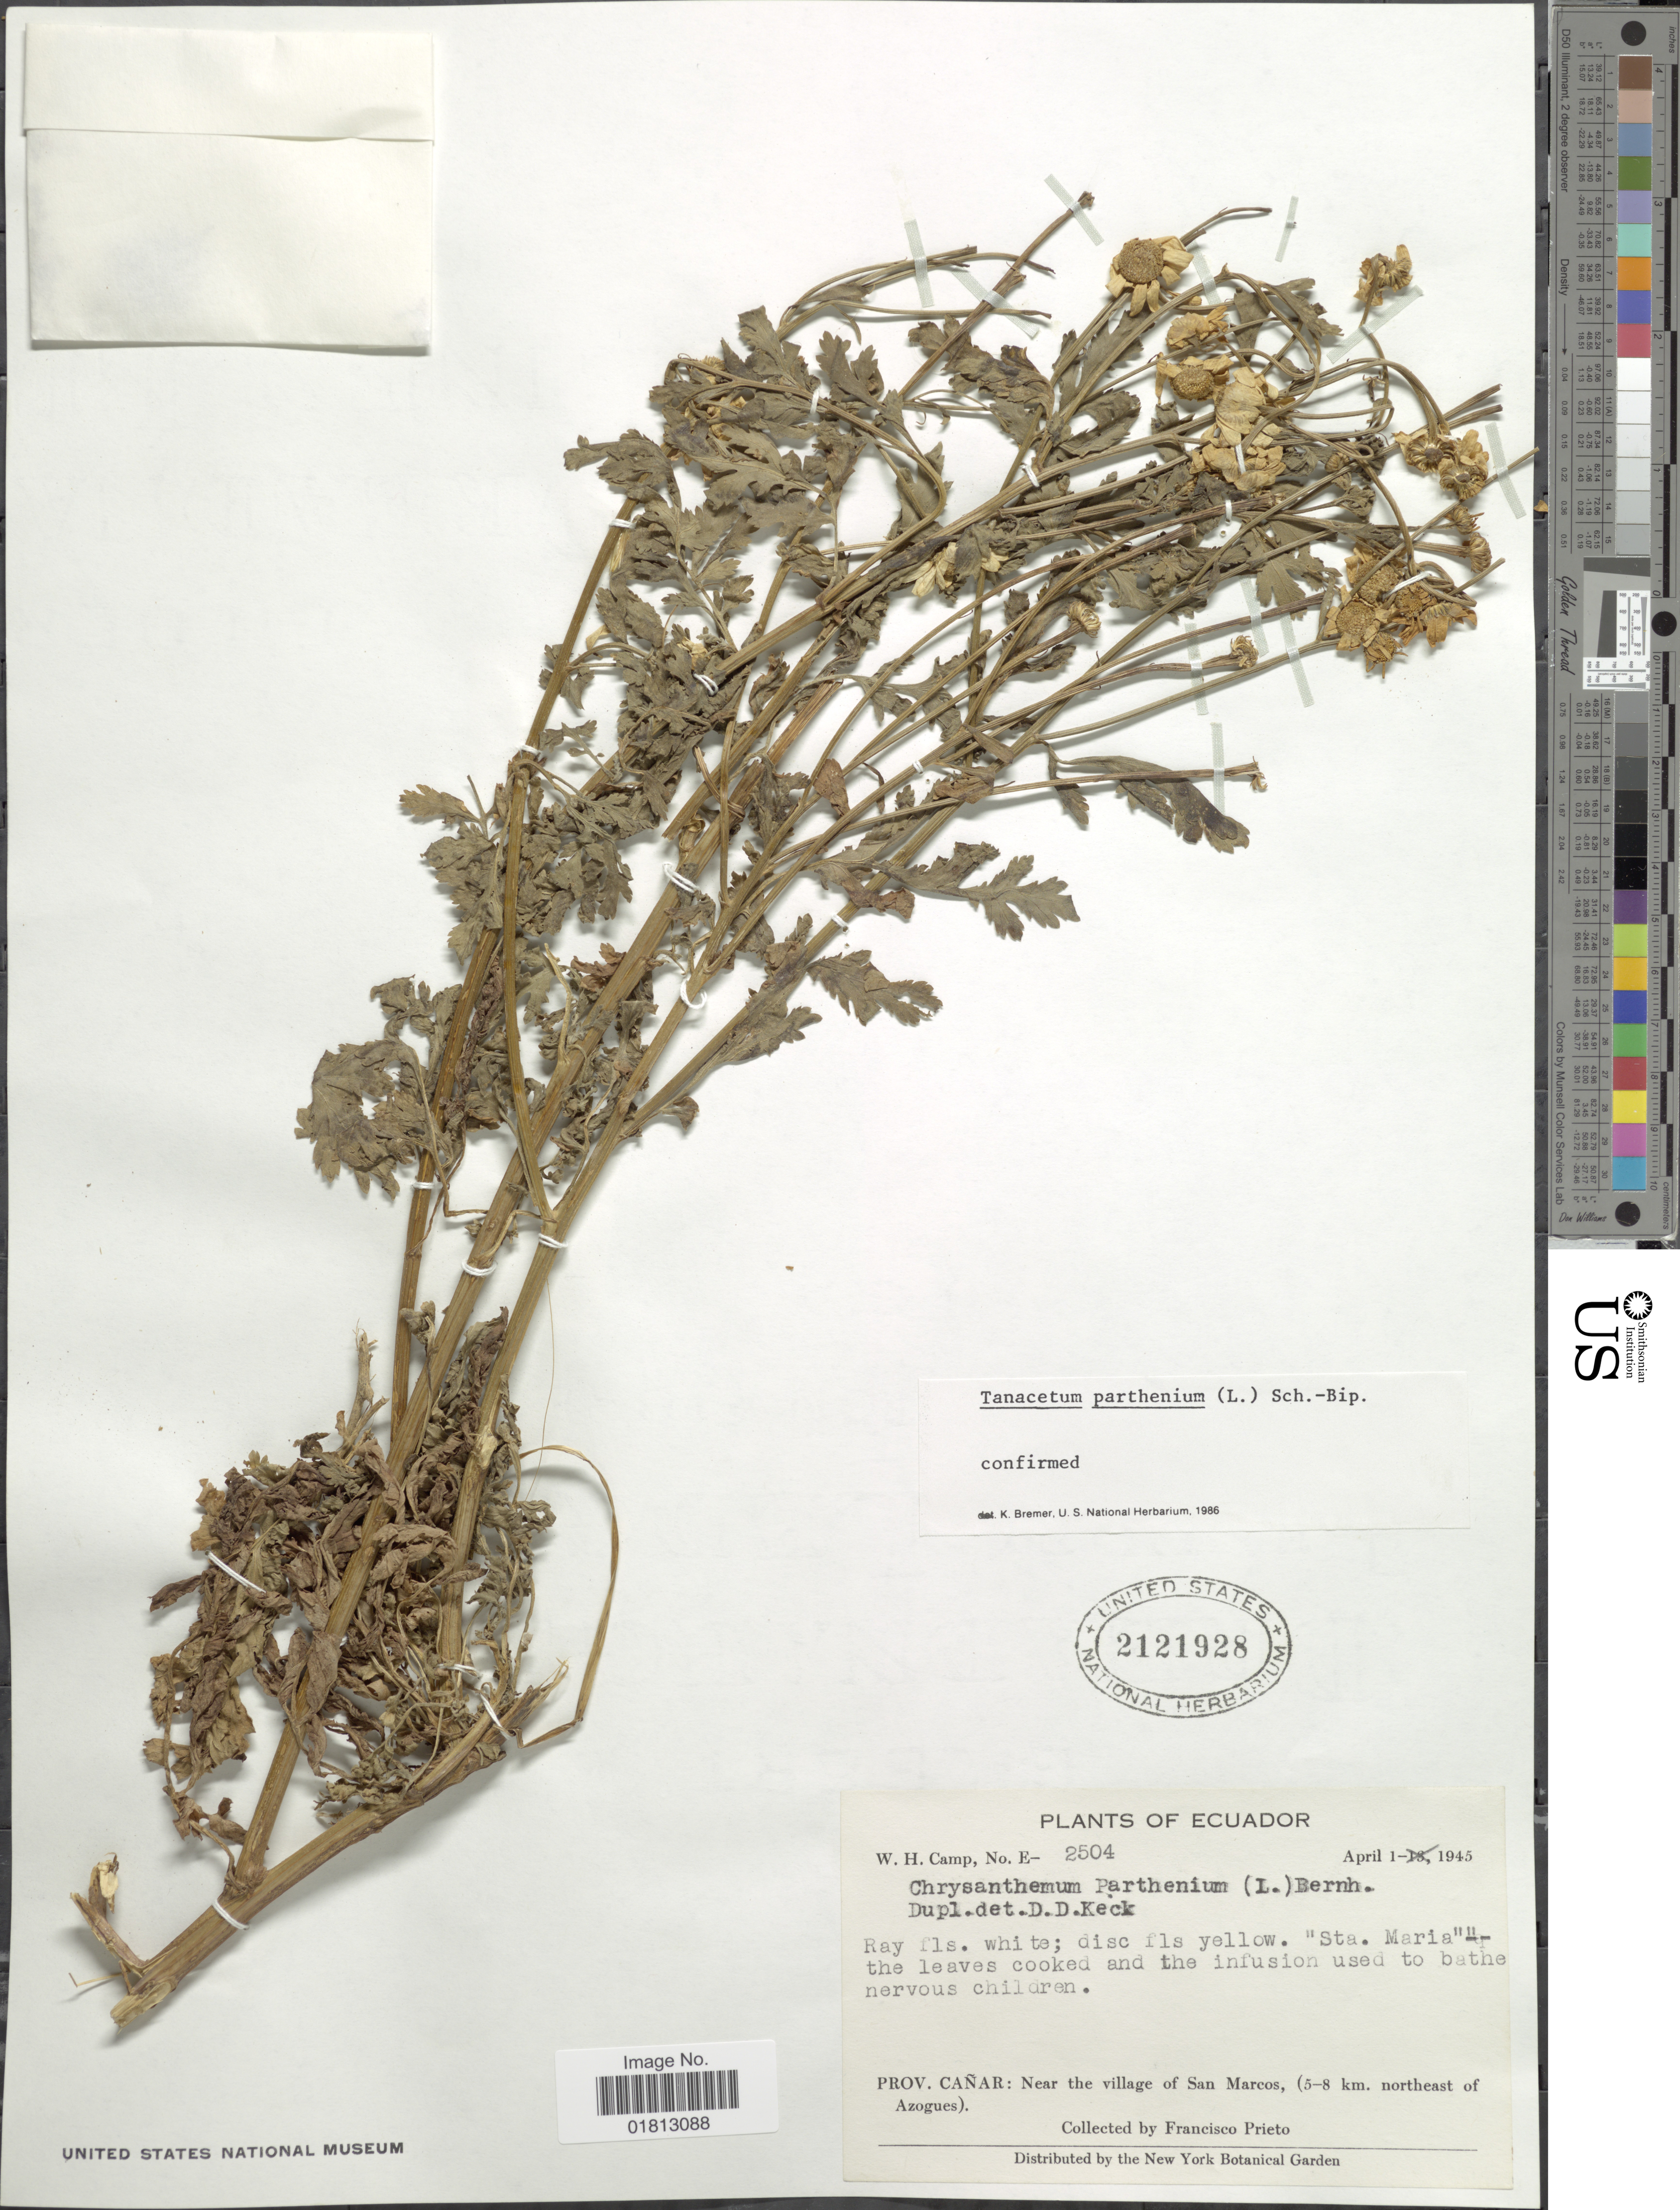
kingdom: Plantae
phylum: Tracheophyta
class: Magnoliopsida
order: Asterales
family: Asteraceae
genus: Tanacetum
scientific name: Tanacetum parthenium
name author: (L.) Sch. Bip.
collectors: W. H. Camp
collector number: E-2504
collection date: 1945-04-01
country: Ecuador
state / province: Cañar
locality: Prov. Canar: Near the villgae of San Marcos, (5-8 km, northeast of Azogues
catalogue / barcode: US 2121928